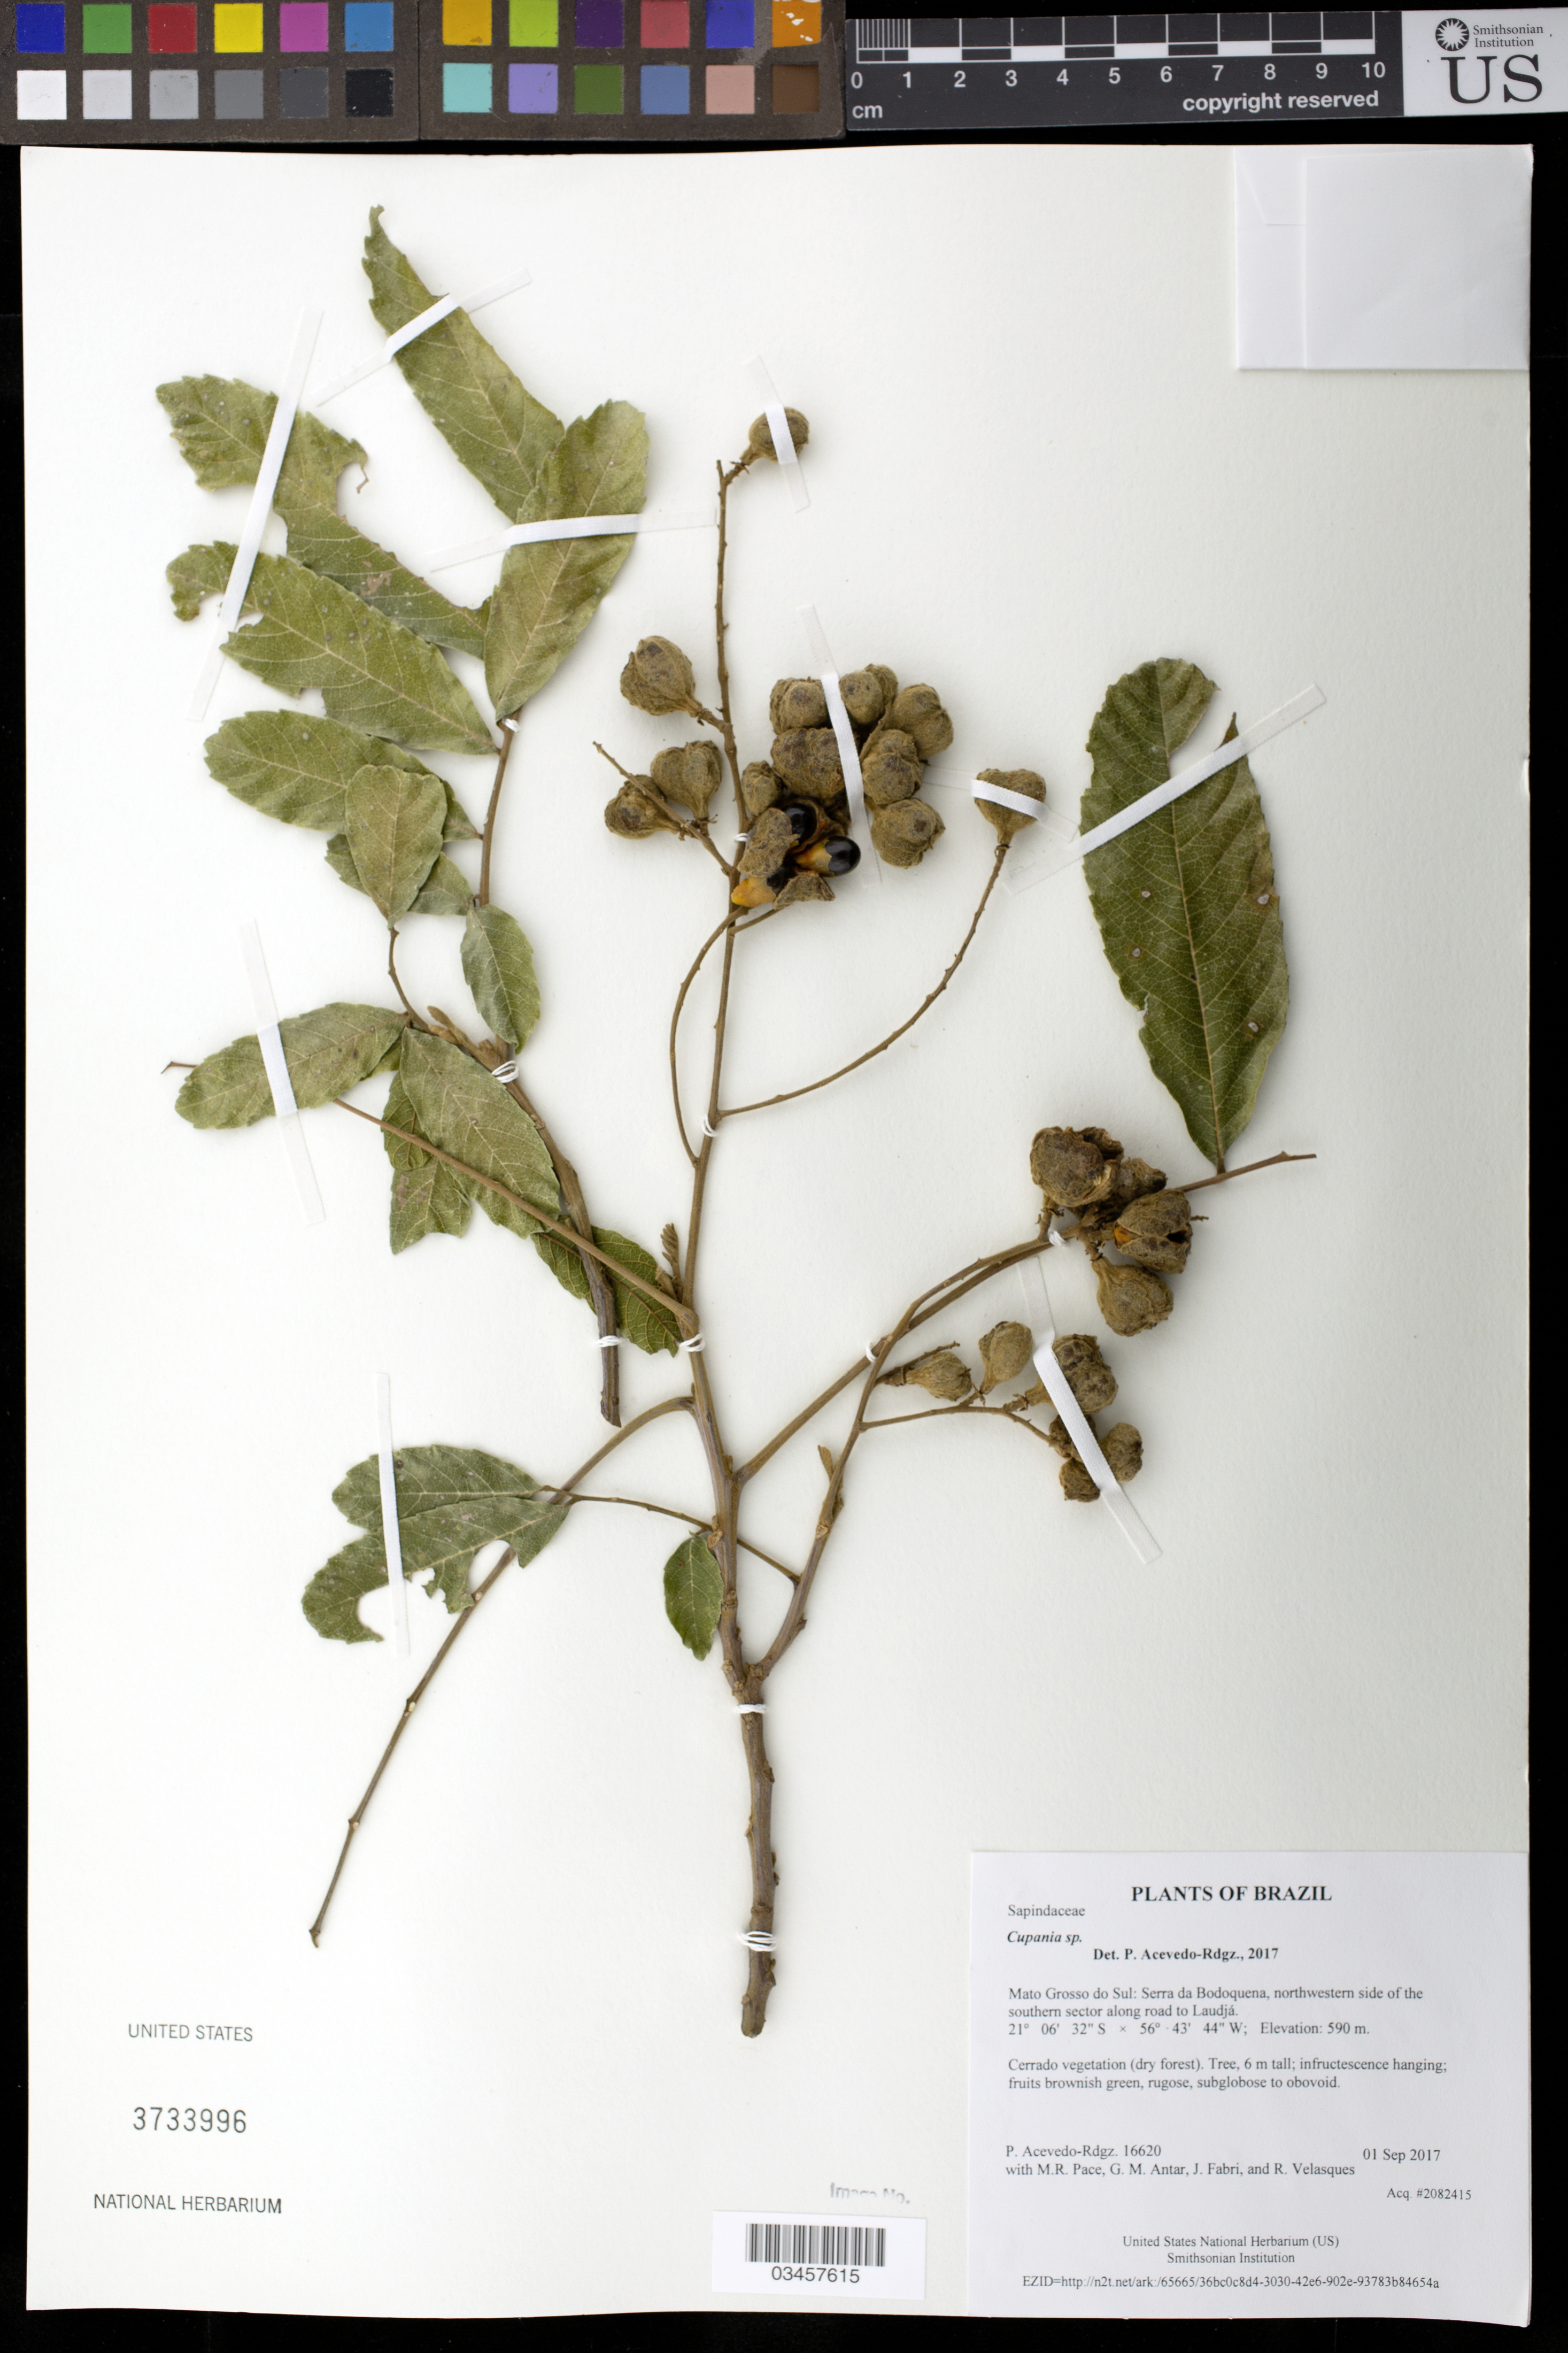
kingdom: Plantae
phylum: Tracheophyta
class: Magnoliopsida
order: Sapindales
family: Sapindaceae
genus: Cupania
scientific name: Cupania vernalis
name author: Cambess.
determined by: Acevedo-Rodríguez, P., (BOT), Smithsonian Institution - National Museum of Natural History (UNITED STATES)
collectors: P. Acevedo-Rodr., M. R. Pace, G. M. Antar, J. Fabri & R. Velasques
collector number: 16620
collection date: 2017-09-01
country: Brazil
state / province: Mato Grosso do Sul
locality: Serra da Bodoquena, northwestern side of the southern sector along road to Laudjá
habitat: Cerrado vegetation (dry forest)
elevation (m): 590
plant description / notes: US, NY, K, RB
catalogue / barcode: US 3733996